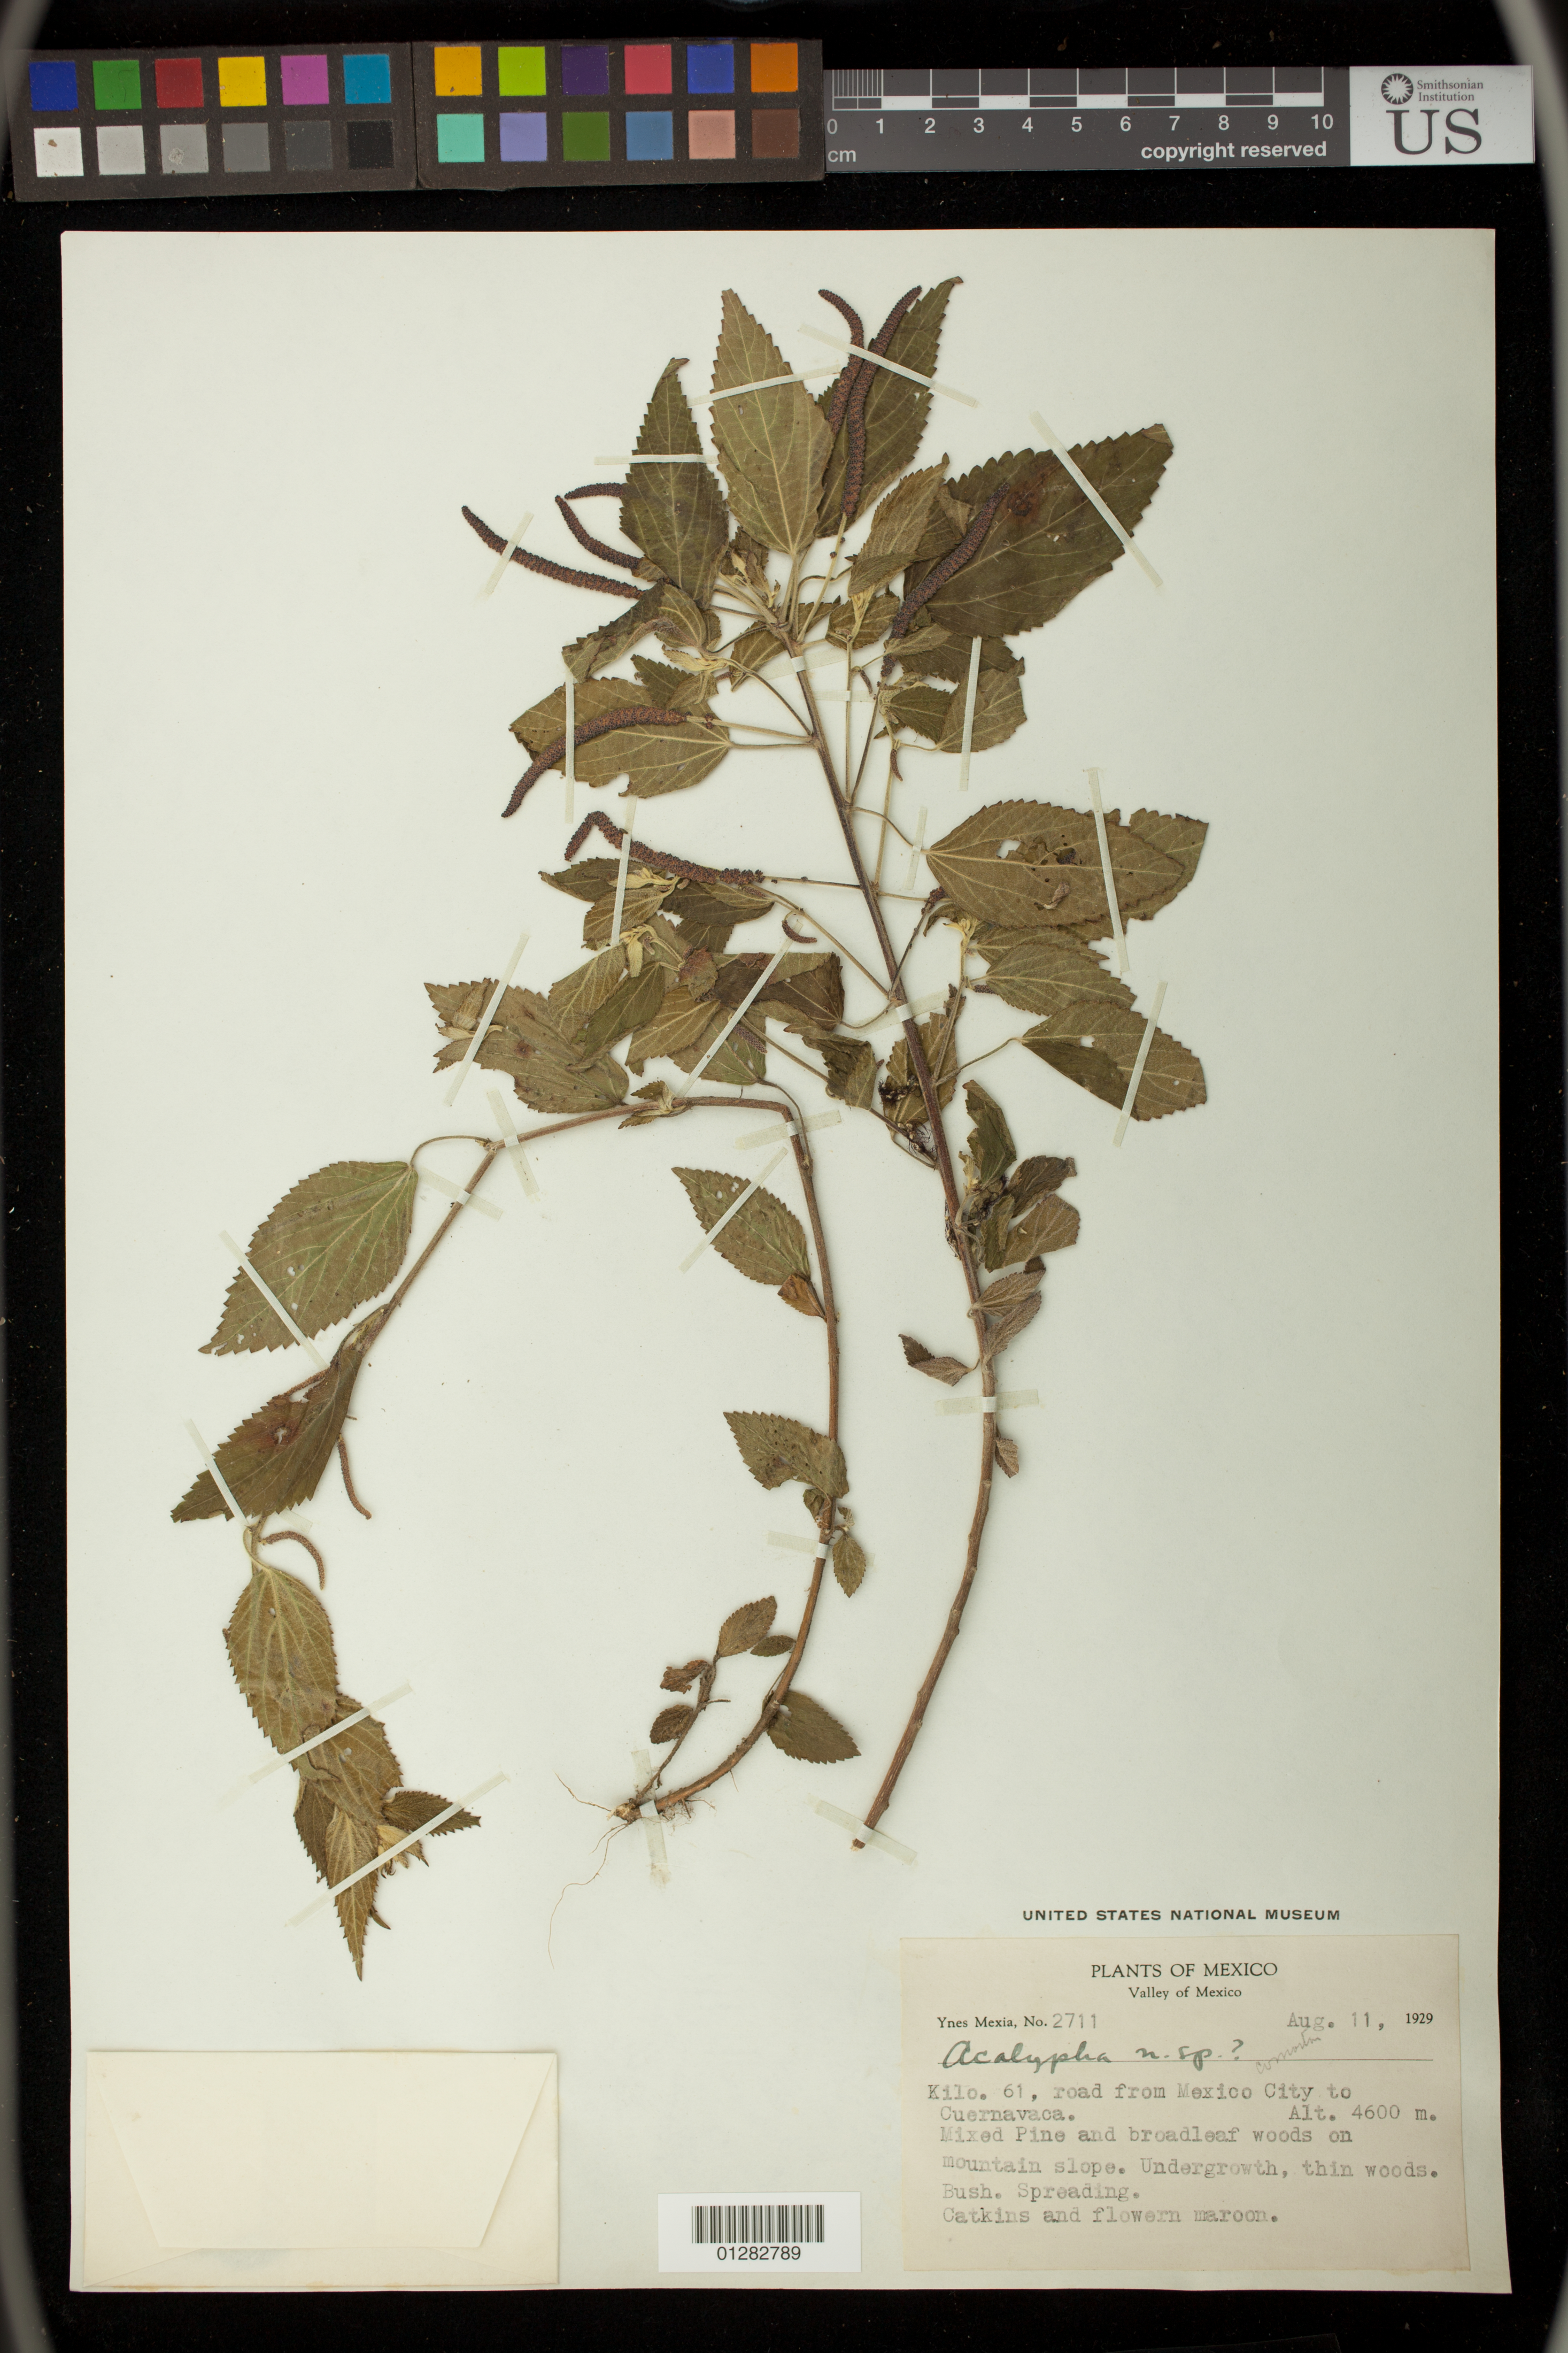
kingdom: Plantae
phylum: Tracheophyta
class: Magnoliopsida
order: Malpighiales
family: Euphorbiaceae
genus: Acalypha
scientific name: Acalypha sp.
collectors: Y. Mexia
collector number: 2711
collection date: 1929-08-11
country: Mexico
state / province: Morelos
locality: Kilo. 61, road from Mexico City to Cuernavaca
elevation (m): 1402